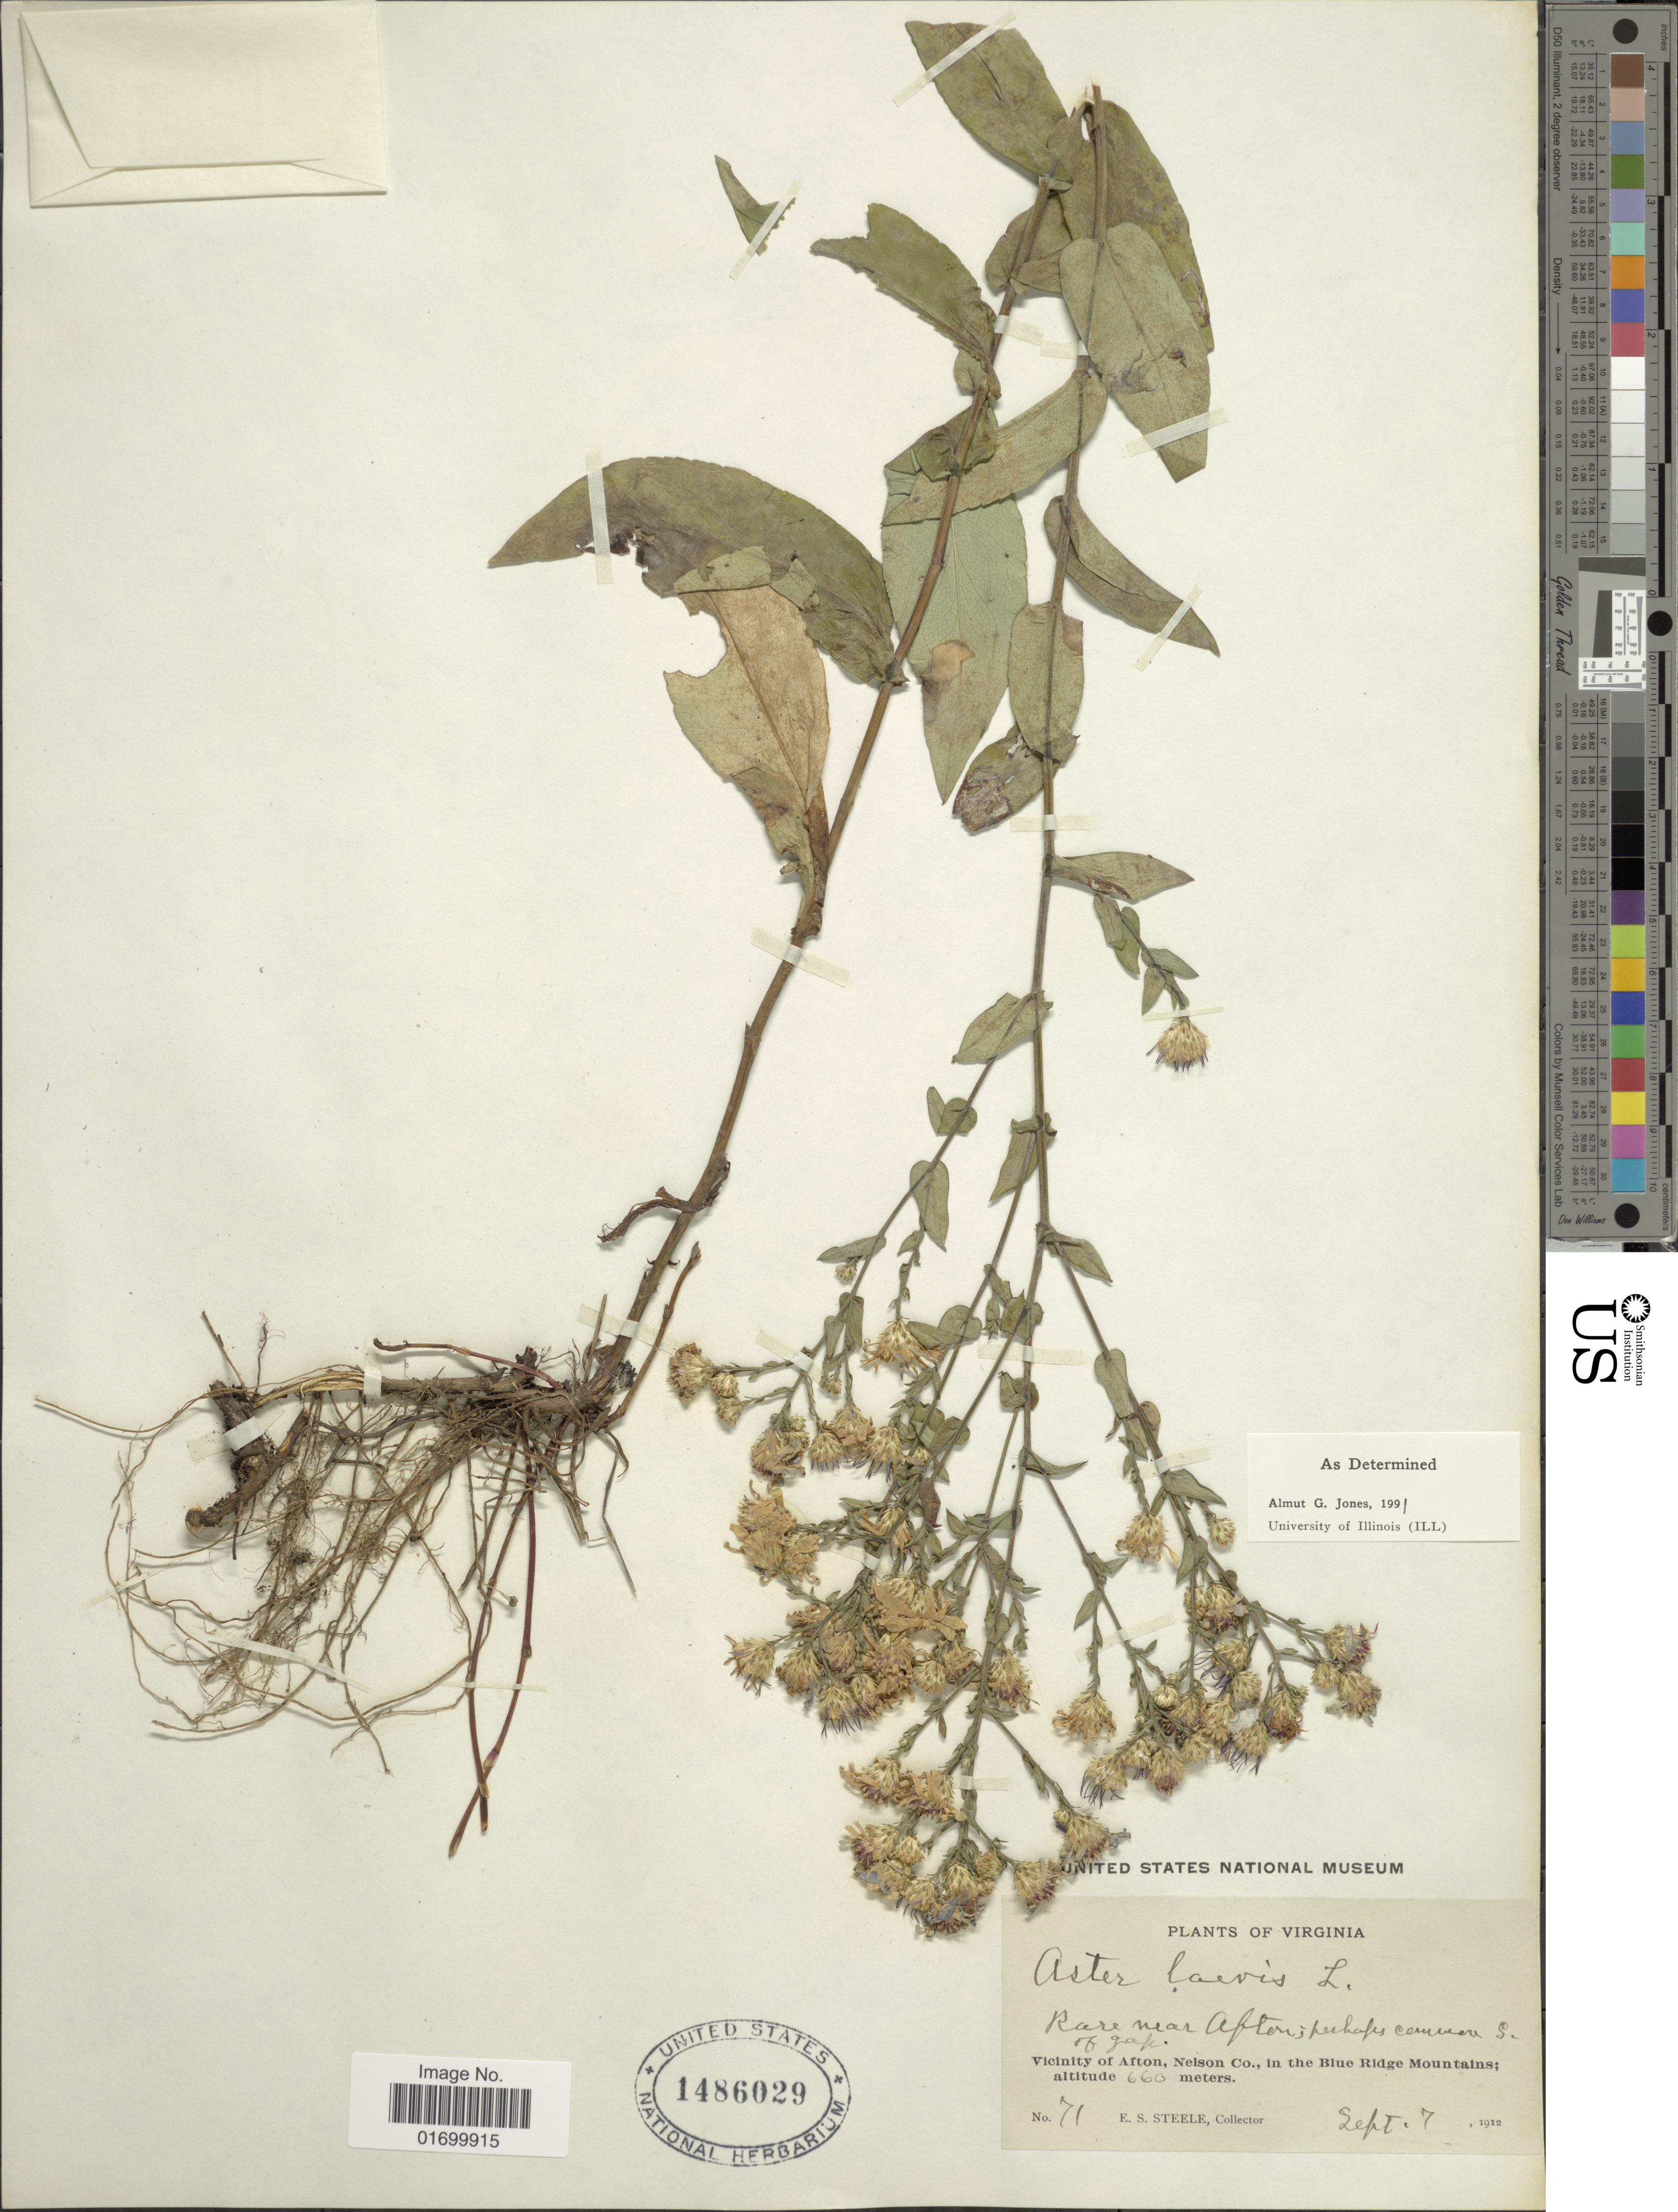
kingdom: Plantae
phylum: Tracheophyta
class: Magnoliopsida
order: Asterales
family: Asteraceae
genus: Symphyotrichum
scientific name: Symphyotrichum laeve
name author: (L.) Á. Löve & D. Löve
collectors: E. Steele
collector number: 71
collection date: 1912-09-07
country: United States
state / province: Virginia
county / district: Nelson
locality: Vicinity of Afton, Nelson Co., in the Blue Ridge Mountains.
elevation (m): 660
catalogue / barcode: US 1486029